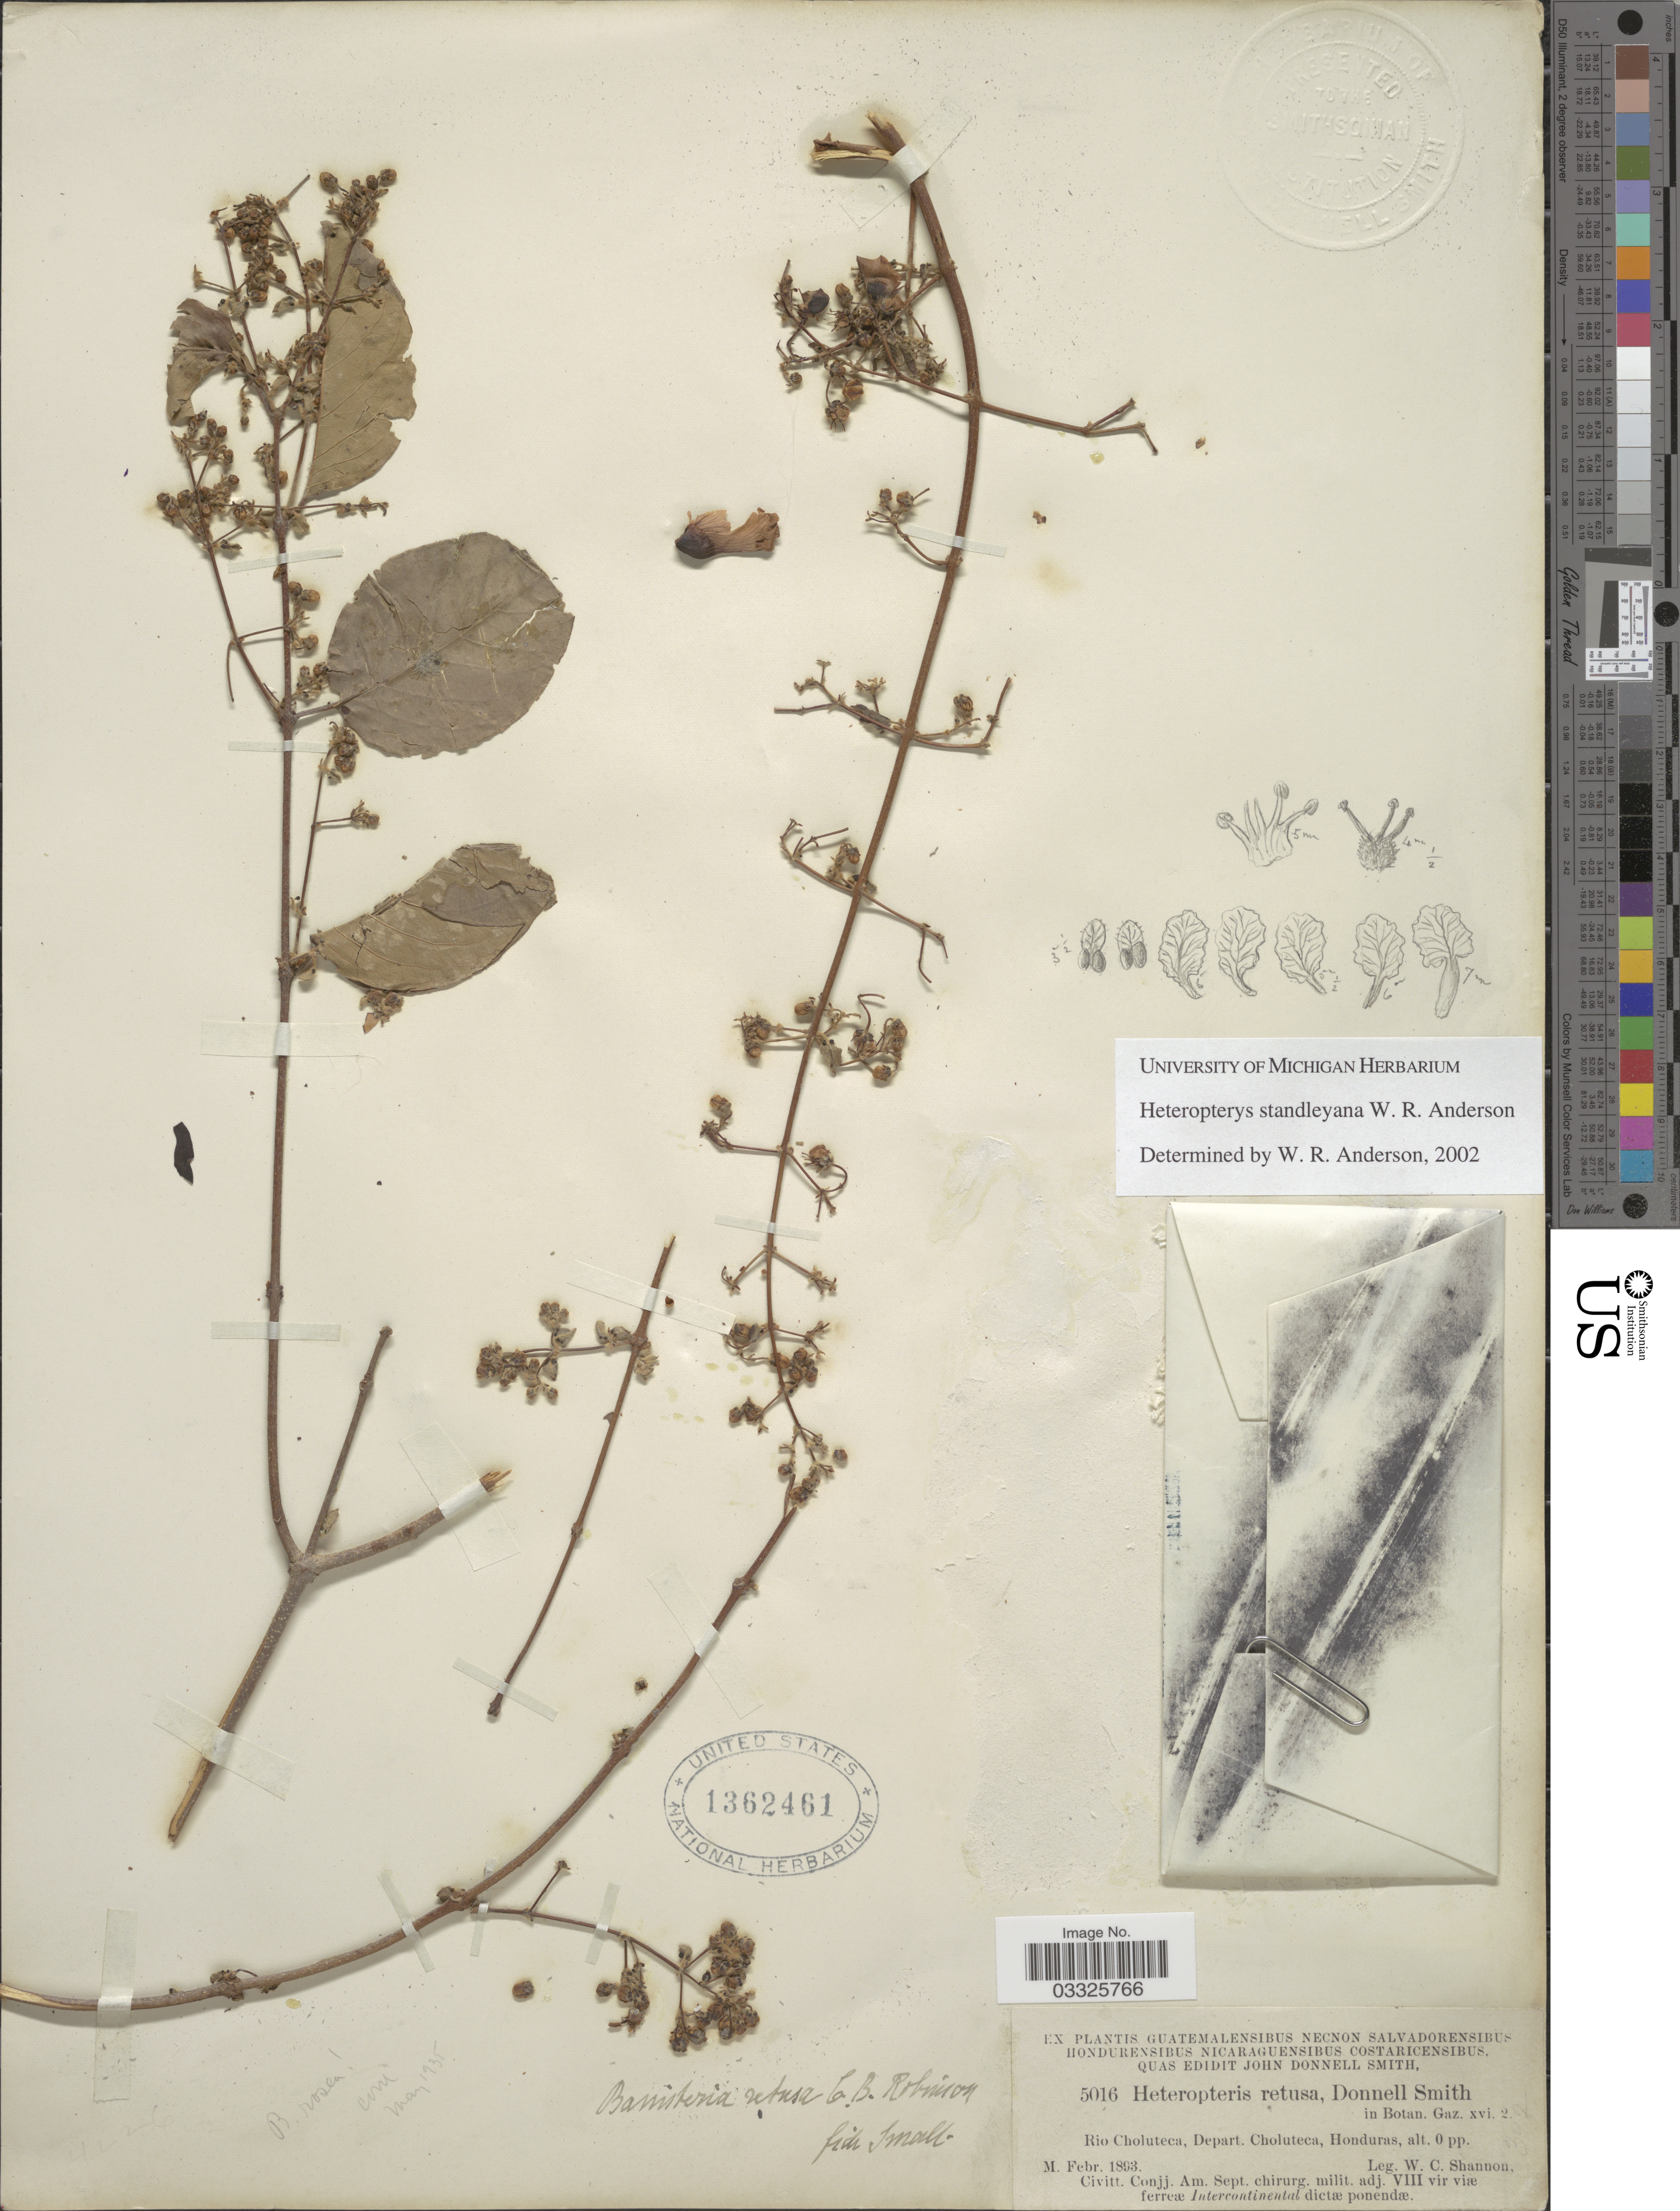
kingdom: Plantae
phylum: Tracheophyta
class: Magnoliopsida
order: Malpighiales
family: Malpighiaceae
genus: Heteropterys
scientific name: Heteropterys standleyana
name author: W.R. Anderson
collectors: W. C. Shannon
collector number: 5016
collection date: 1893-02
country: Honduras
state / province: Choluteca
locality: Rio Choluteca, Depart. Choluteca.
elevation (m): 0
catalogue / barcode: US 1362461